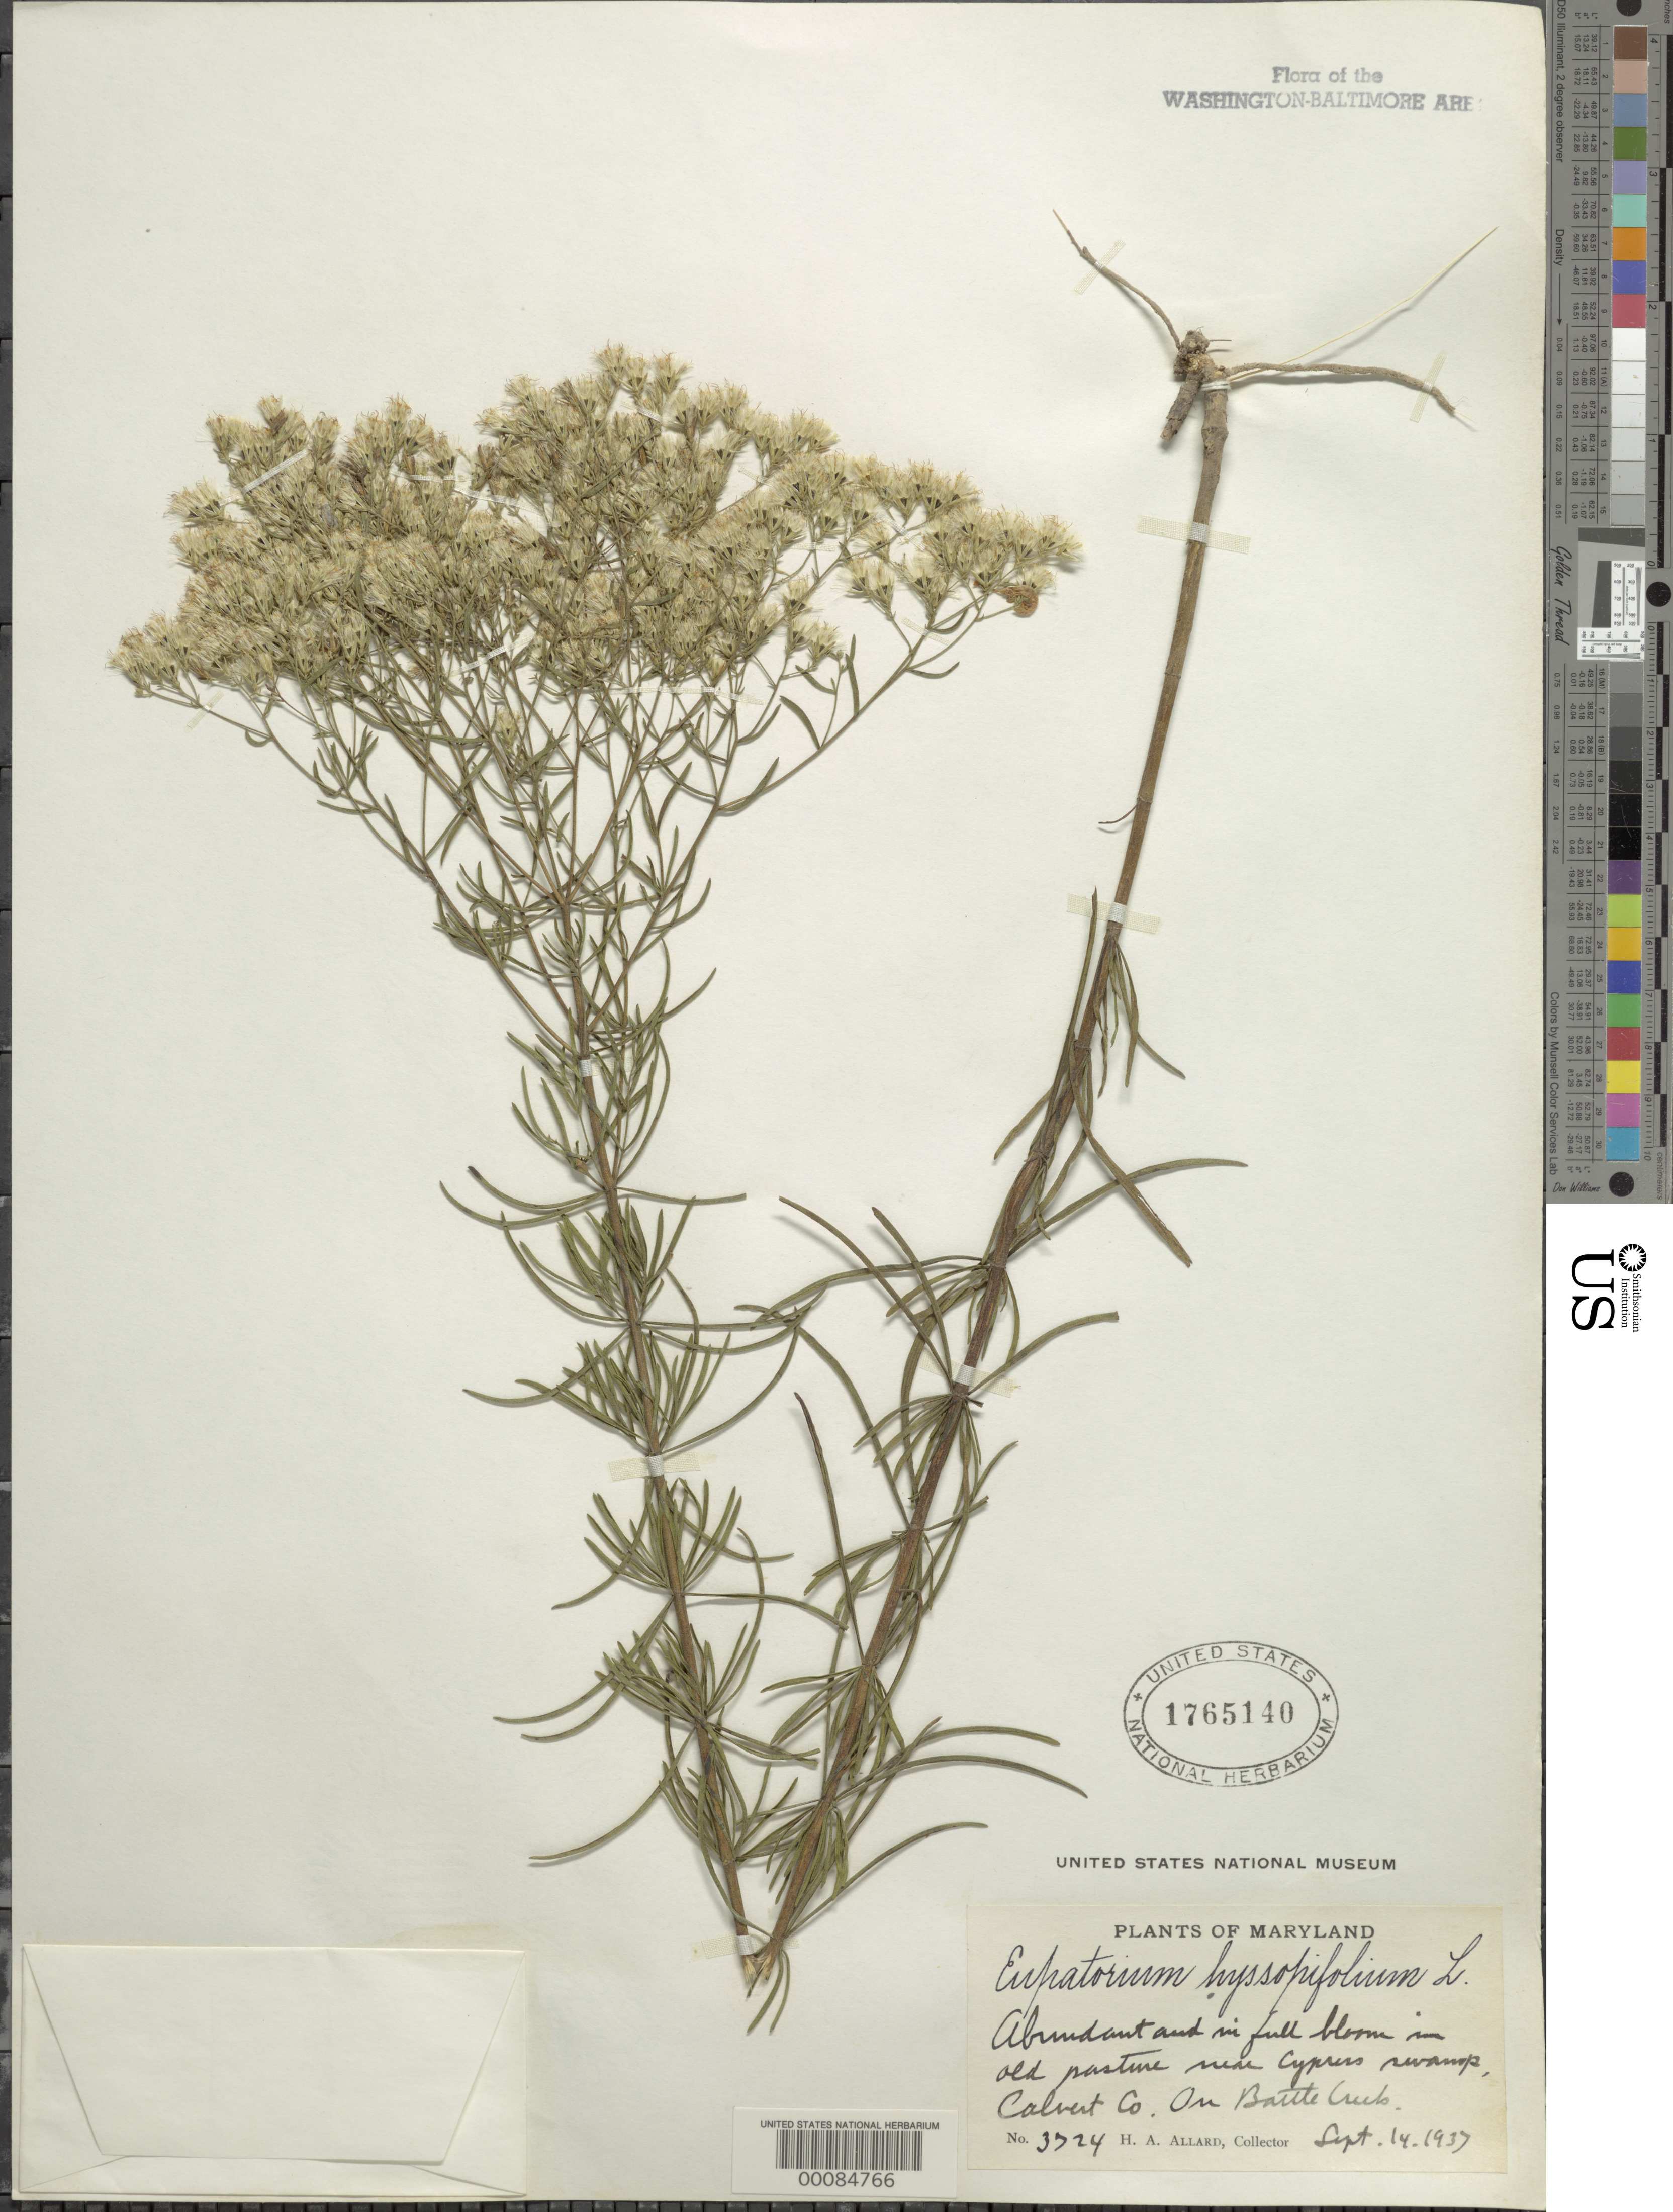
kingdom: Plantae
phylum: Tracheophyta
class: Magnoliopsida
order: Asterales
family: Asteraceae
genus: Eupatorium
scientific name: Eupatorium hyssopifolium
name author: L.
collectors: H. A. Allard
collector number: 3724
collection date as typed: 14 Sep 1937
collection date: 1937-09-14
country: United States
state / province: Maryland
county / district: Calvert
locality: Battle Creek Cypress Swamp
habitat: Old pasture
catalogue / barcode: US 1765140